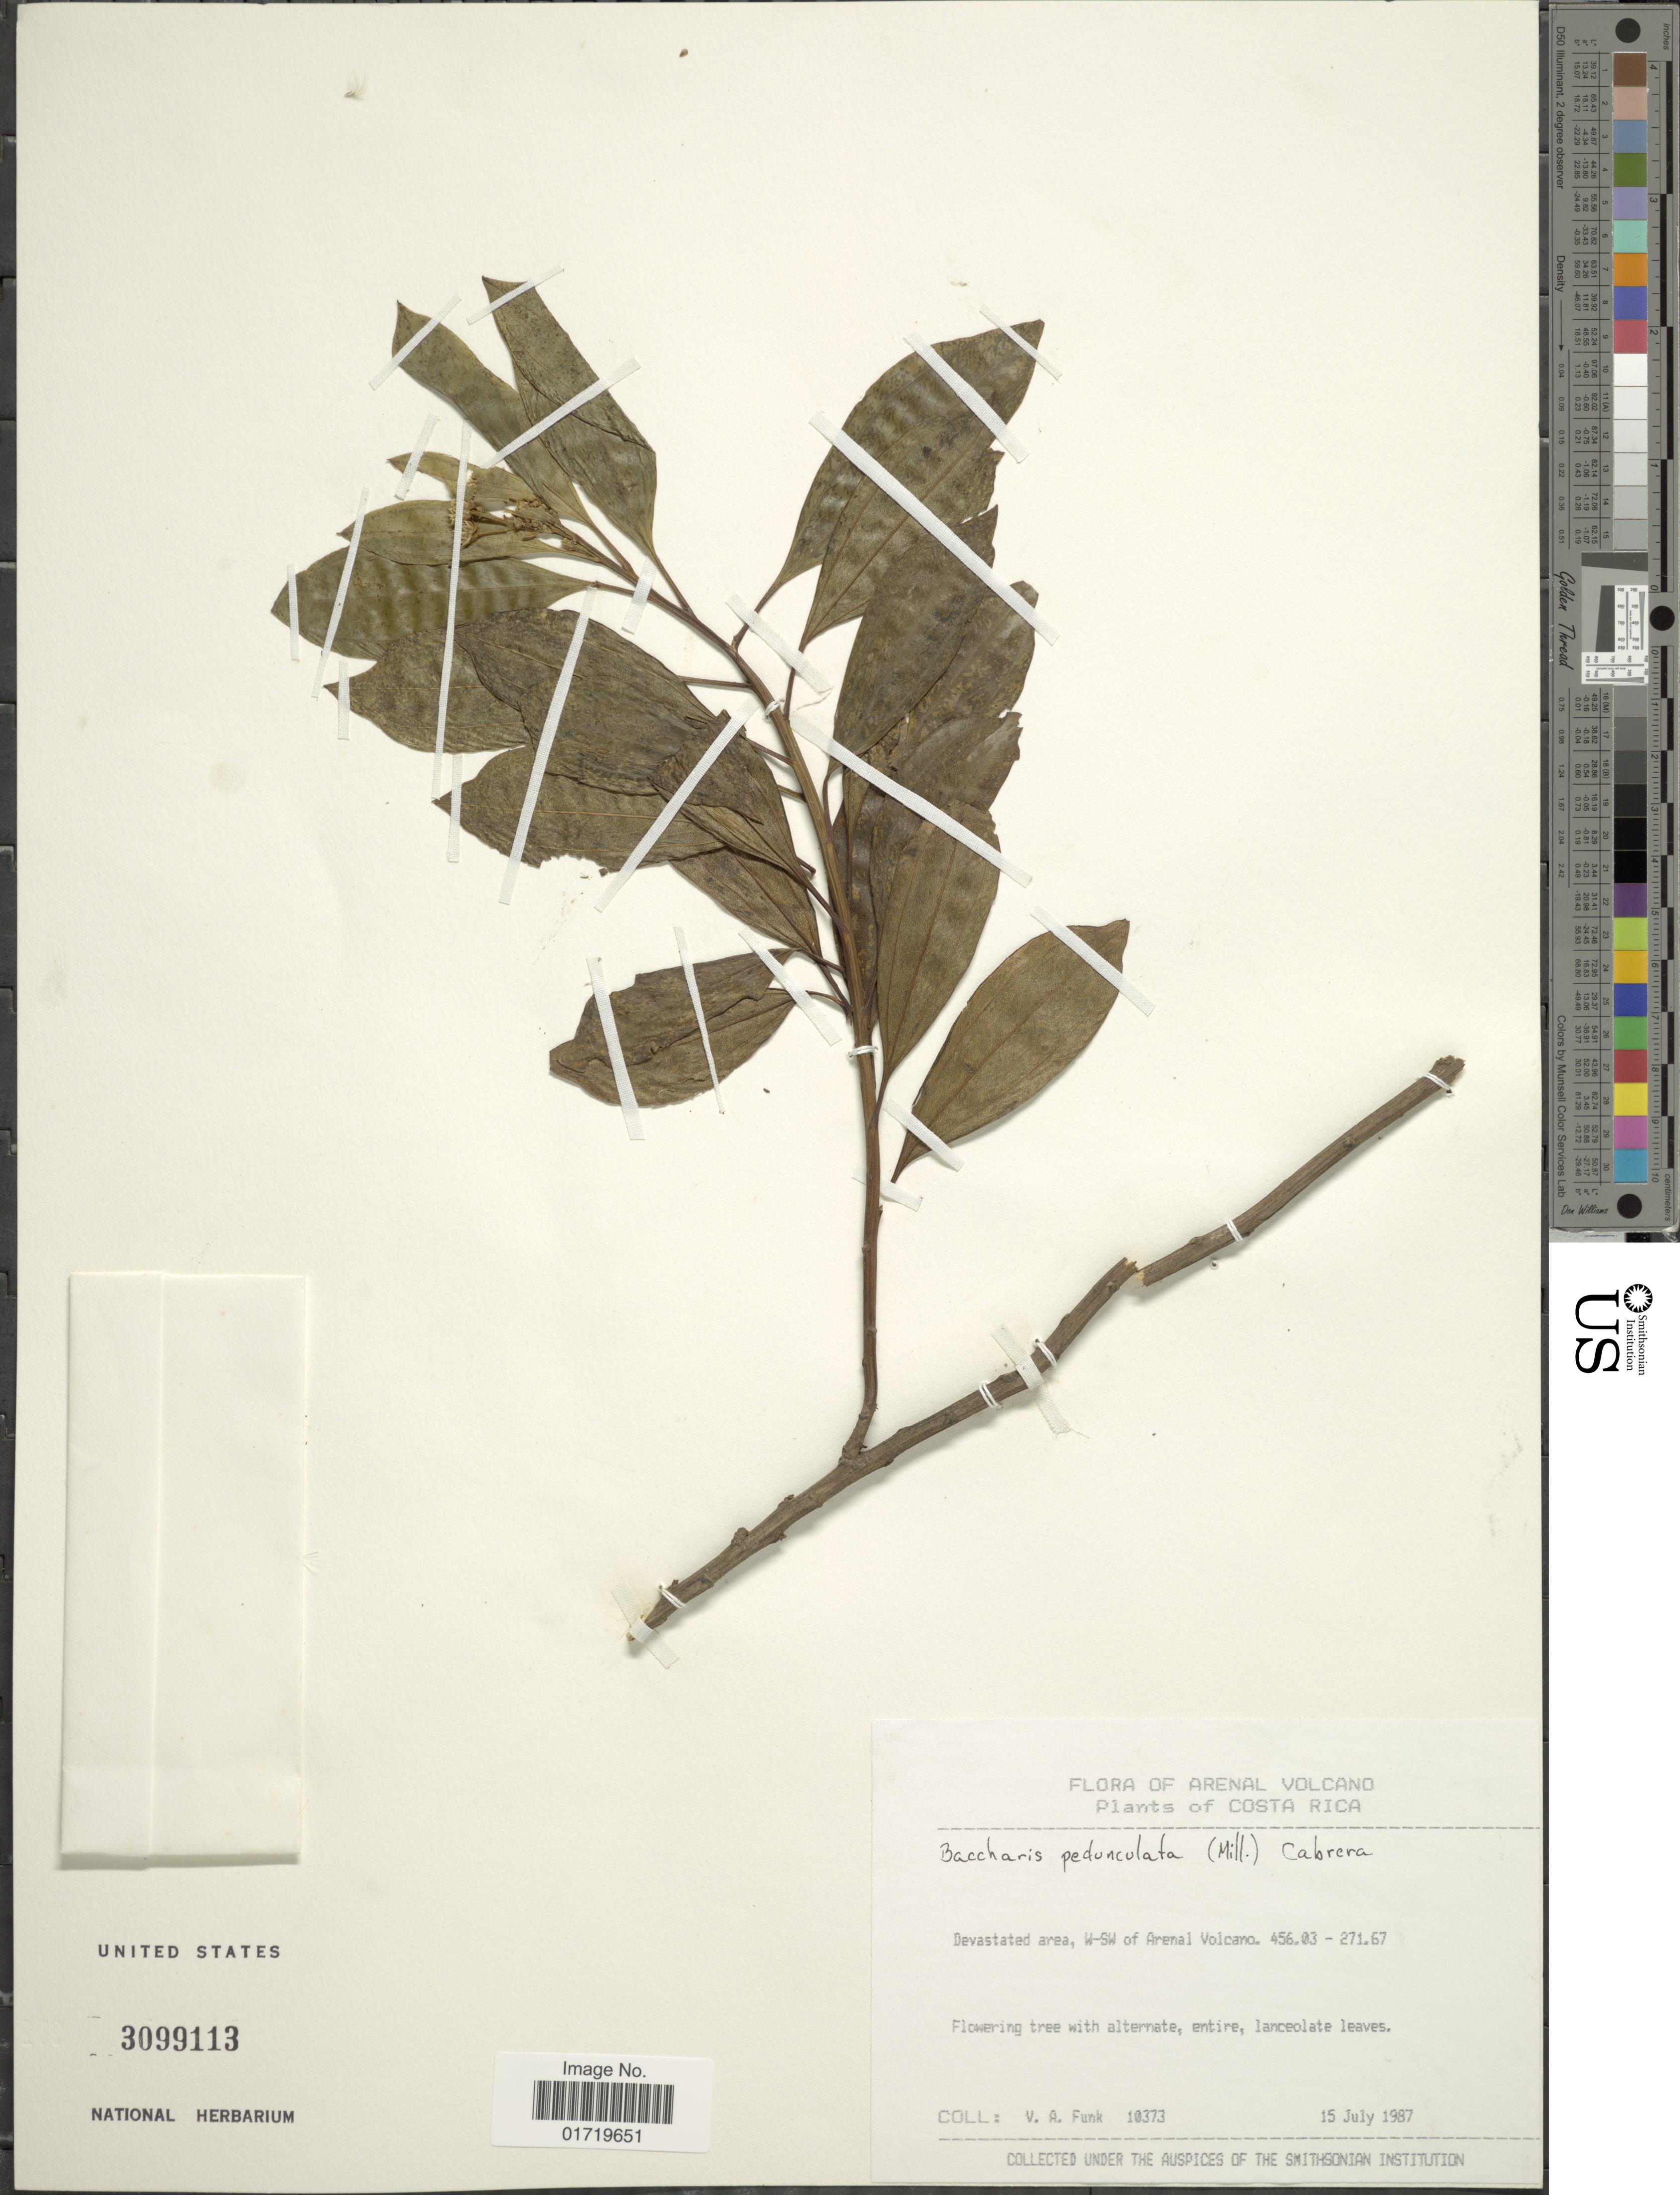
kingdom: Plantae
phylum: Tracheophyta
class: Magnoliopsida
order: Asterales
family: Asteraceae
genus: Baccharis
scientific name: Baccharis pedunculata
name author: (Mill.) Cabrera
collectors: V. Funk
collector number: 10373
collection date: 1987-07-15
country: Costa Rica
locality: Devastated area, W-SW of Arenal Volcano 456.03 - 271.67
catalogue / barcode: US 3099113